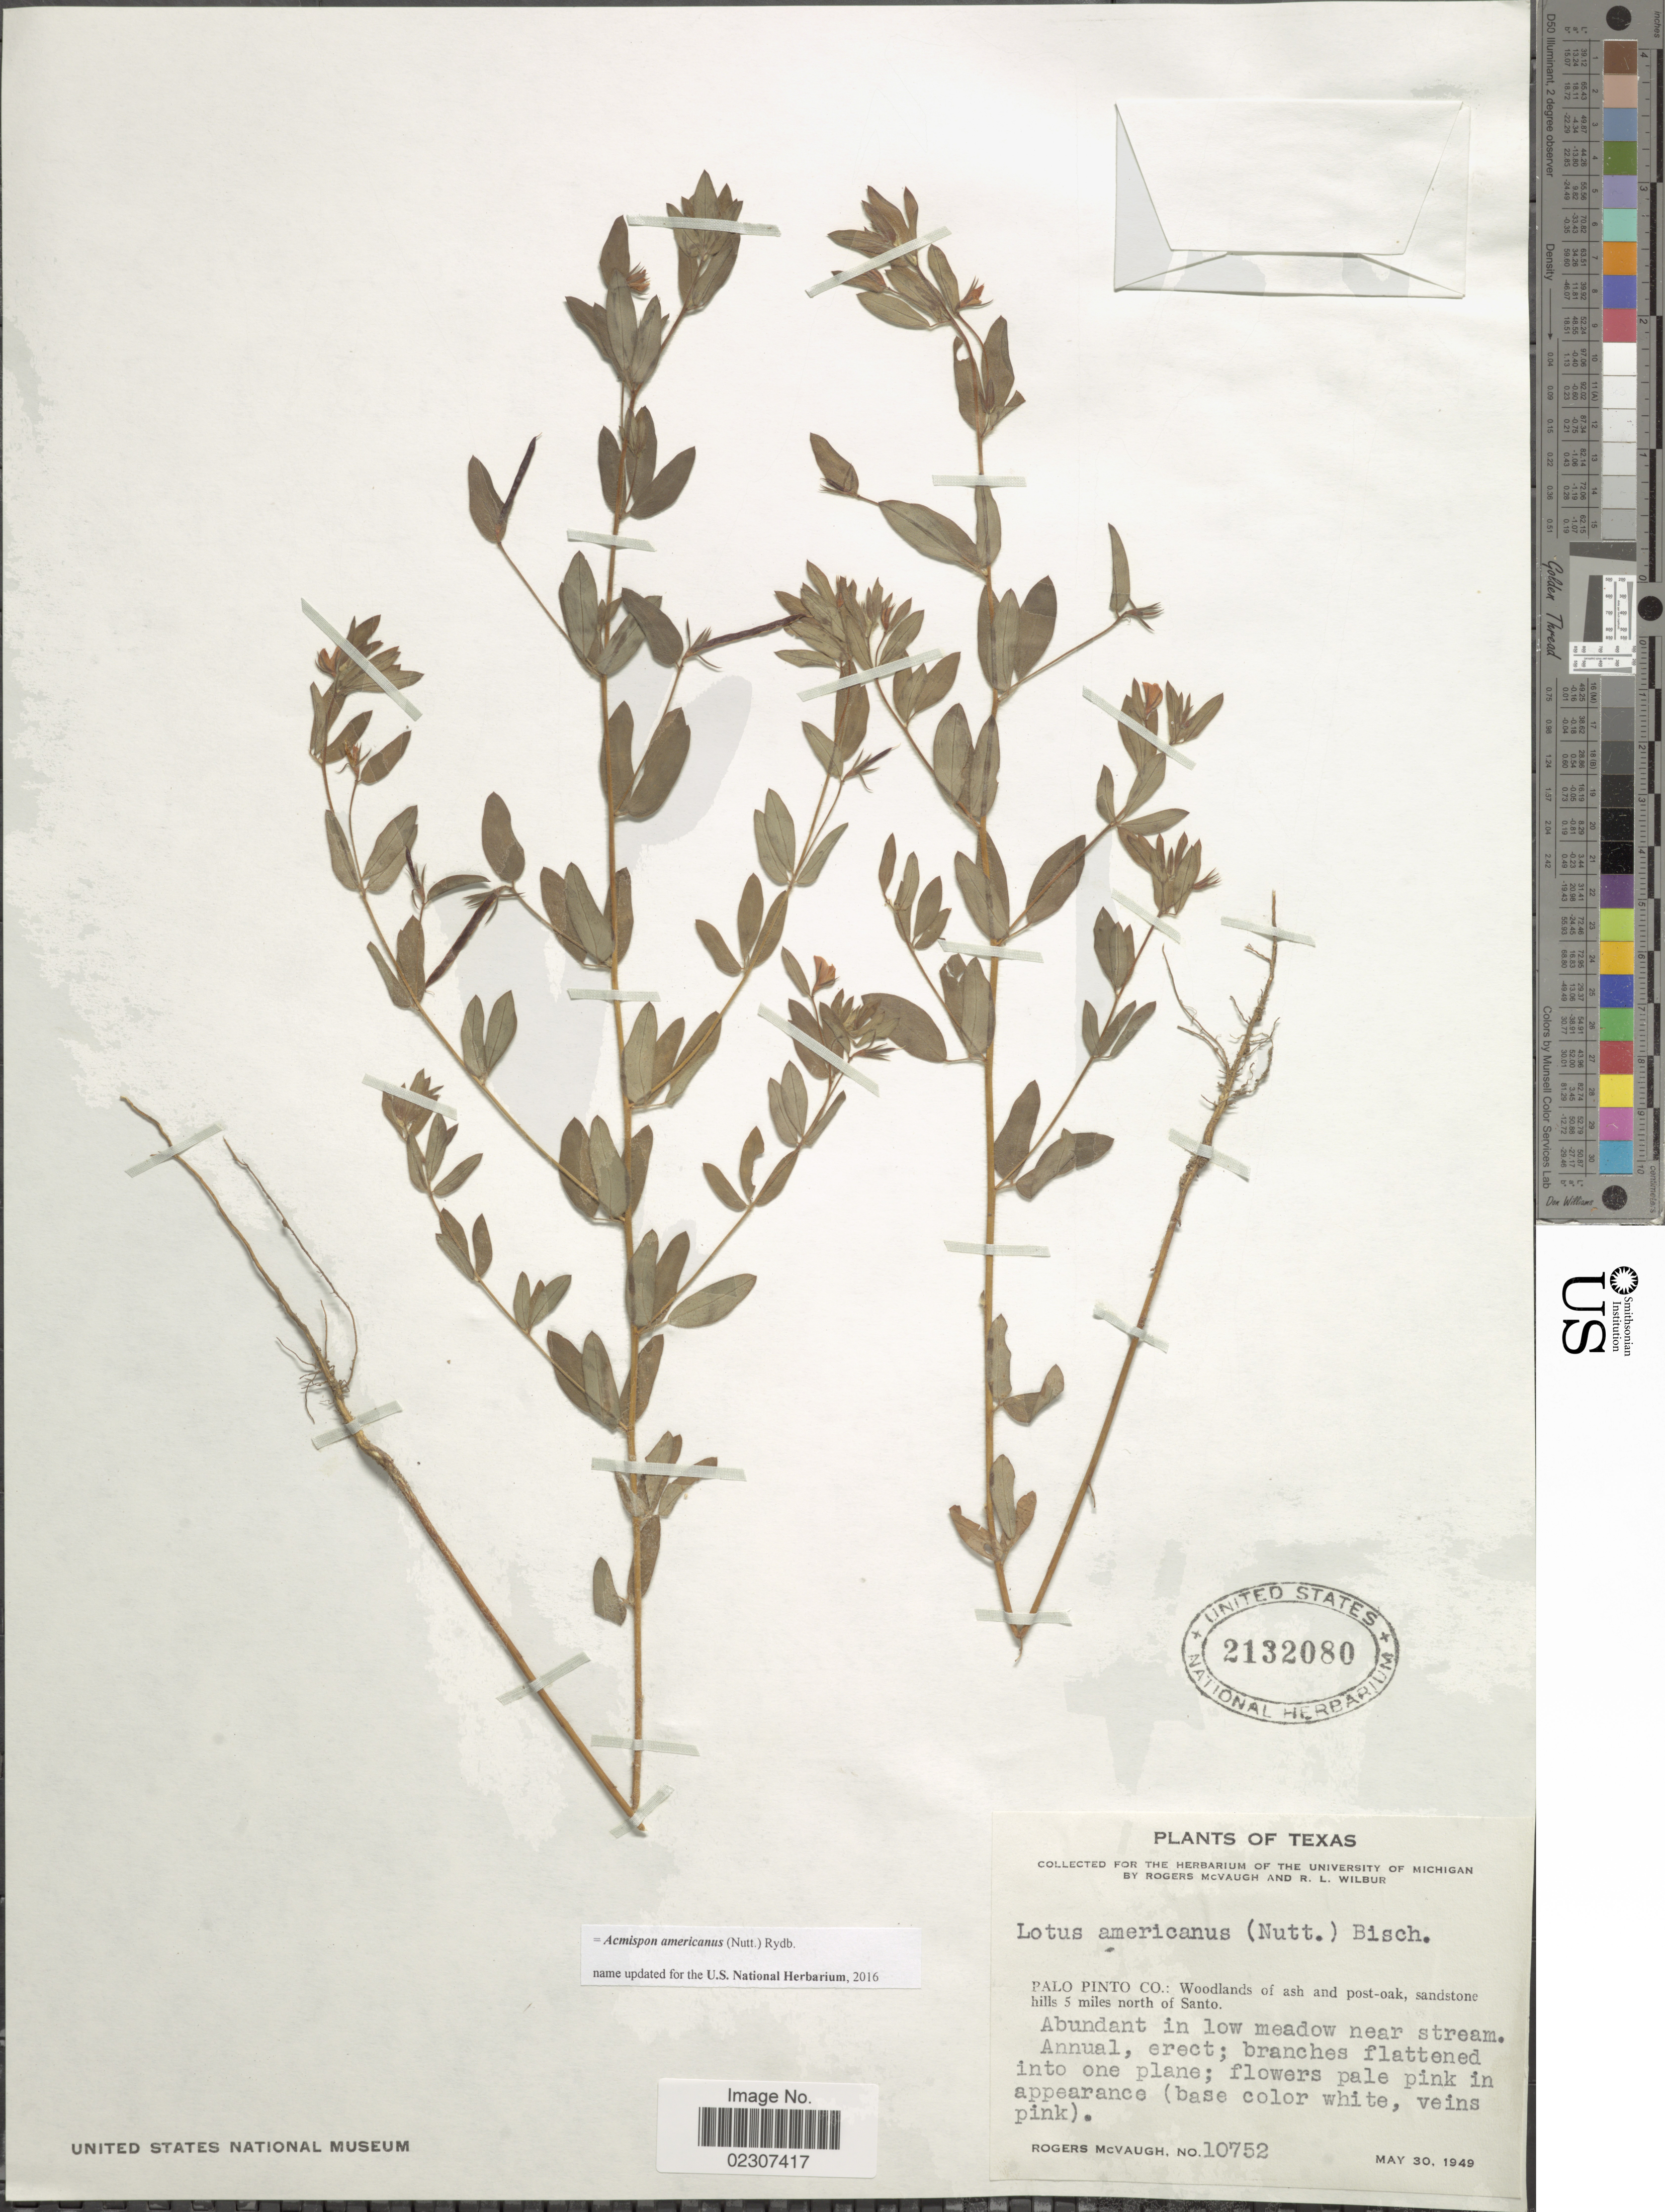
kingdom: Plantae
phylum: Tracheophyta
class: Magnoliopsida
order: Fabales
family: Fabaceae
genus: Acmispon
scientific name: Acmispon americanus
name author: (Nutt.) Rydb.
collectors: R. McVaugh & R. L. Wilbur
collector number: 10752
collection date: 1949-05-30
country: United States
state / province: Texas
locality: Texas, Palo Pinto Co.: Woodlands of ash and post-oak, Sandstone hills 5 miles north of Santo.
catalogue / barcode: US 2132080